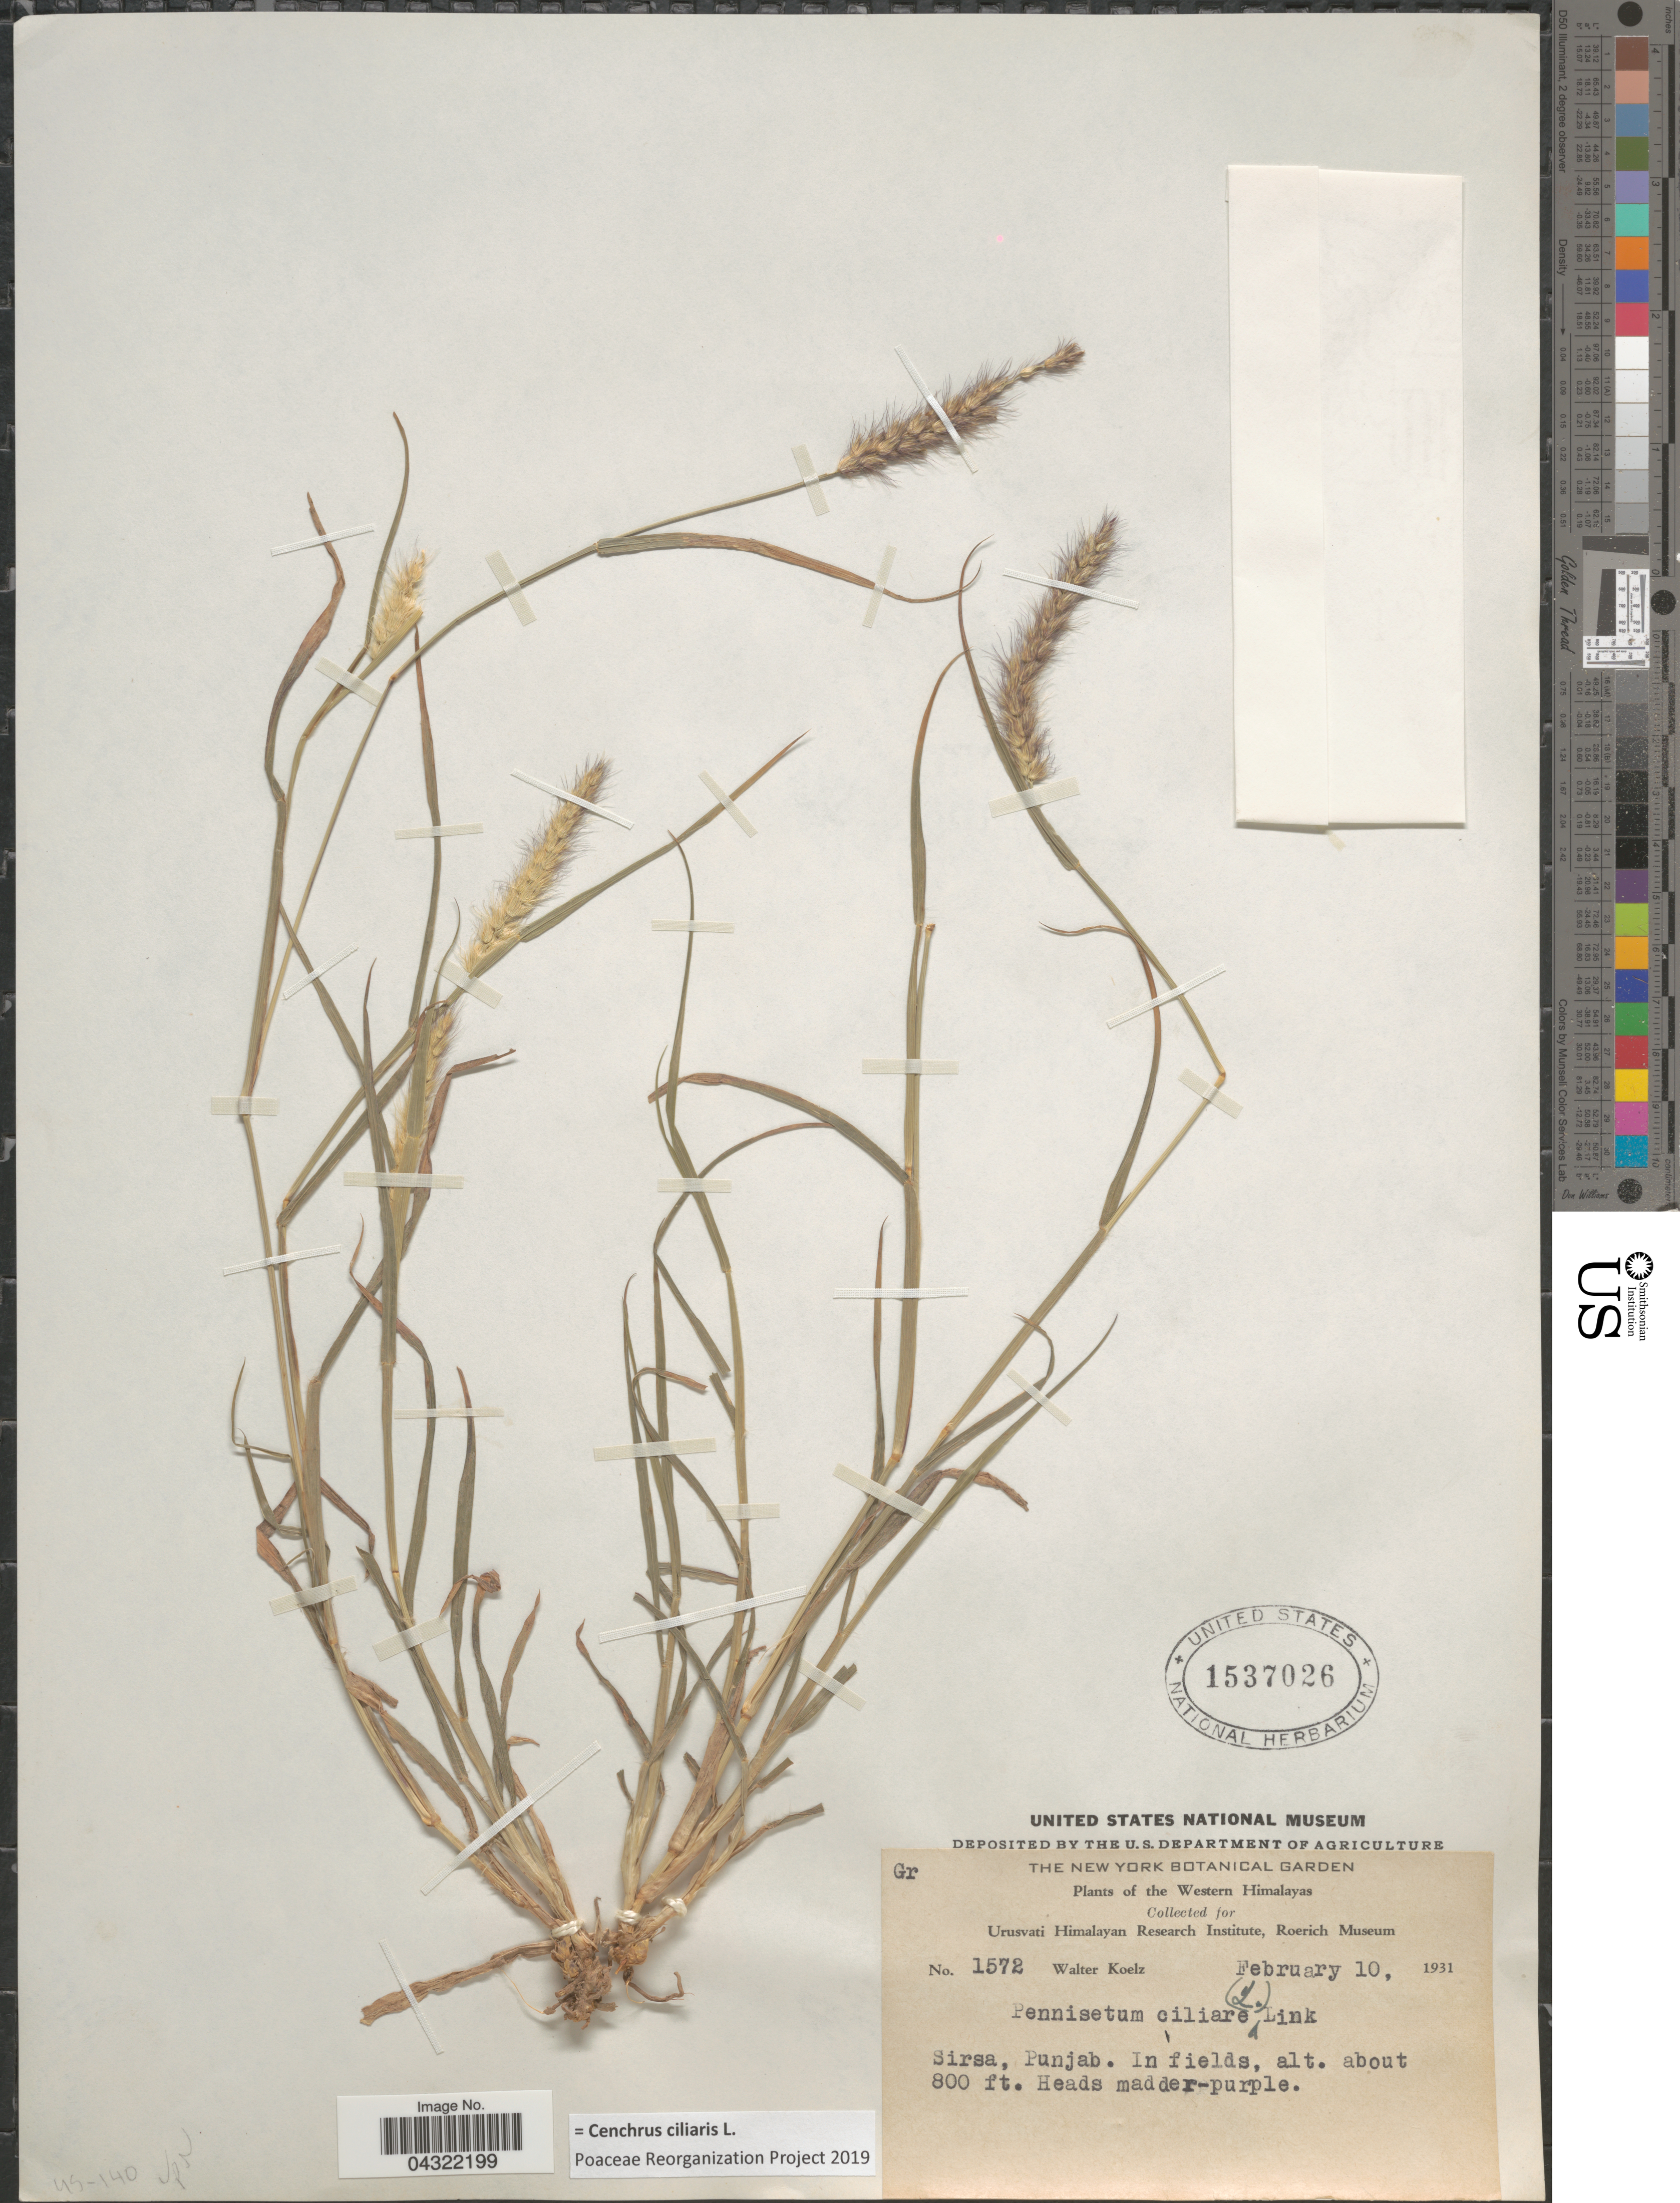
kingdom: Plantae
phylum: Tracheophyta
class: Liliopsida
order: Poales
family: Poaceae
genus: Cenchrus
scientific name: Cenchrus ciliaris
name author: L.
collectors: W. N. Koelz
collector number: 1572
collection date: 1931-02-10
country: India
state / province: Punjab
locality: The Western Himalayas. Sirsa.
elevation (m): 244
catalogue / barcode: US 1537026